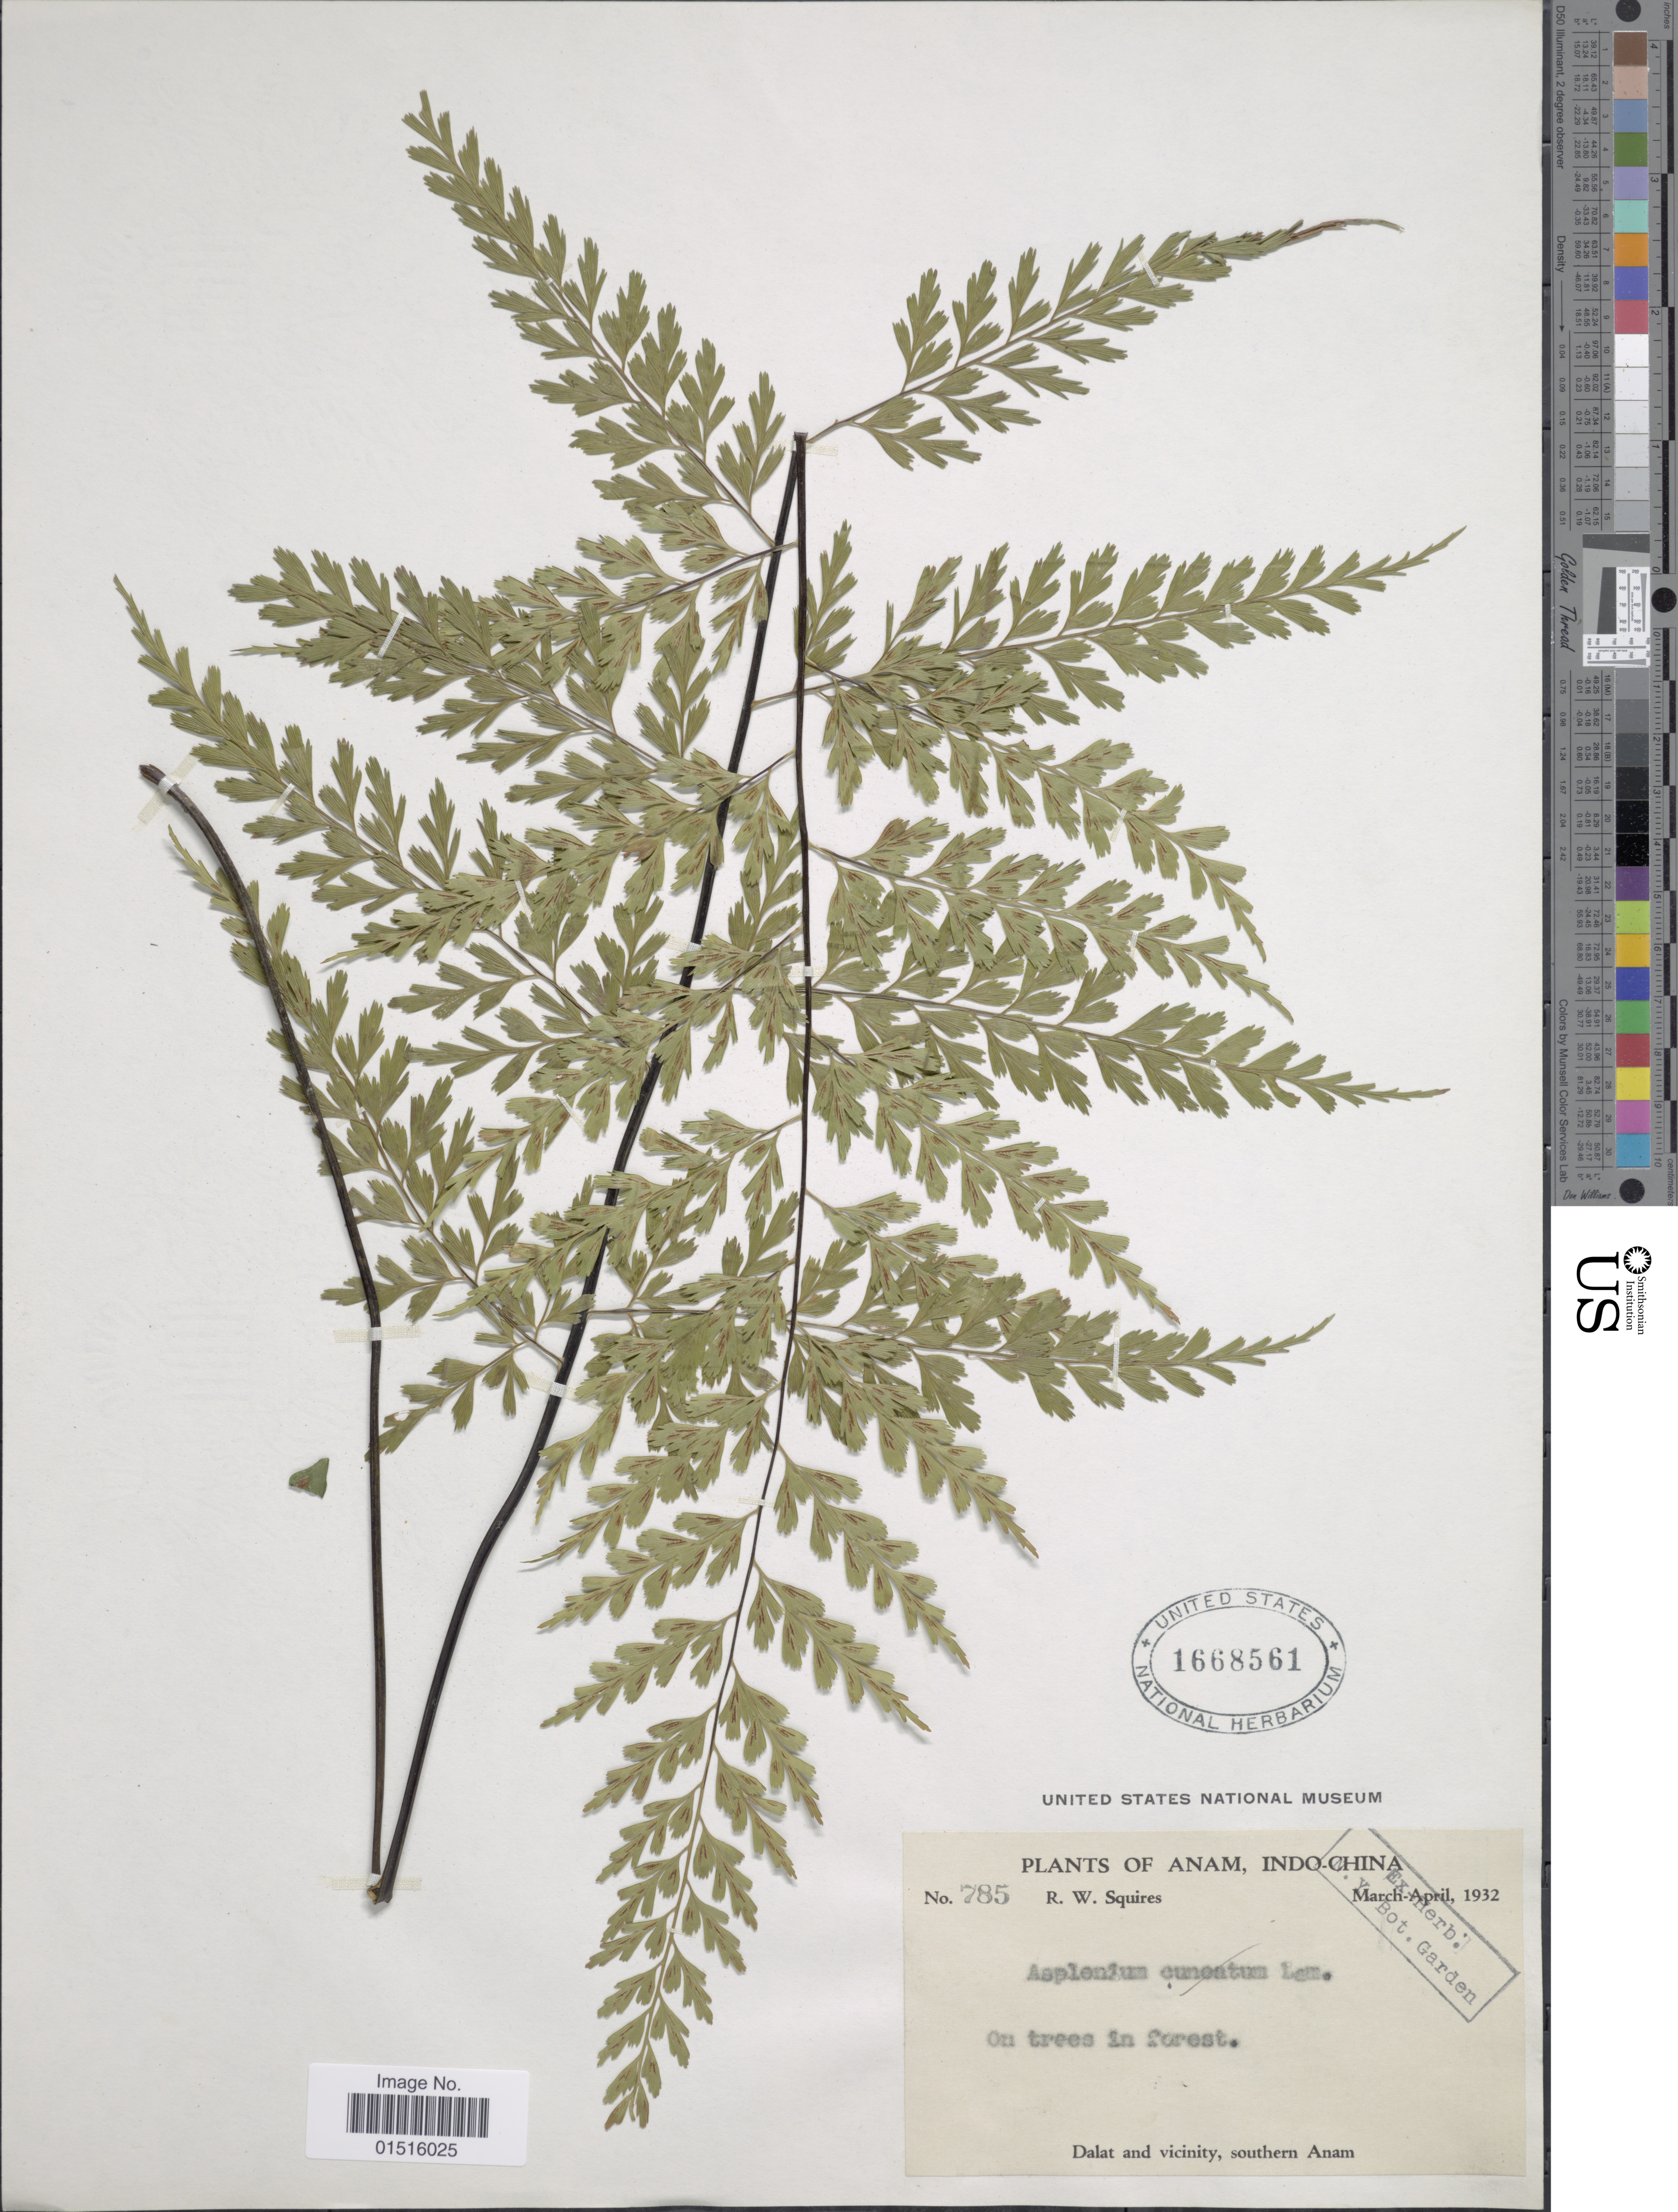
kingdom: Plantae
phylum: Tracheophyta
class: Polypodiopsida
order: Polypodiales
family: Aspleniaceae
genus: Asplenium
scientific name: Asplenium sp.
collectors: R. Squires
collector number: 785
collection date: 1932-03/1932-04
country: Vietnam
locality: Plants of Anam, Indo- China, Dalat and vicinity, southern Anam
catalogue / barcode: US 1668561